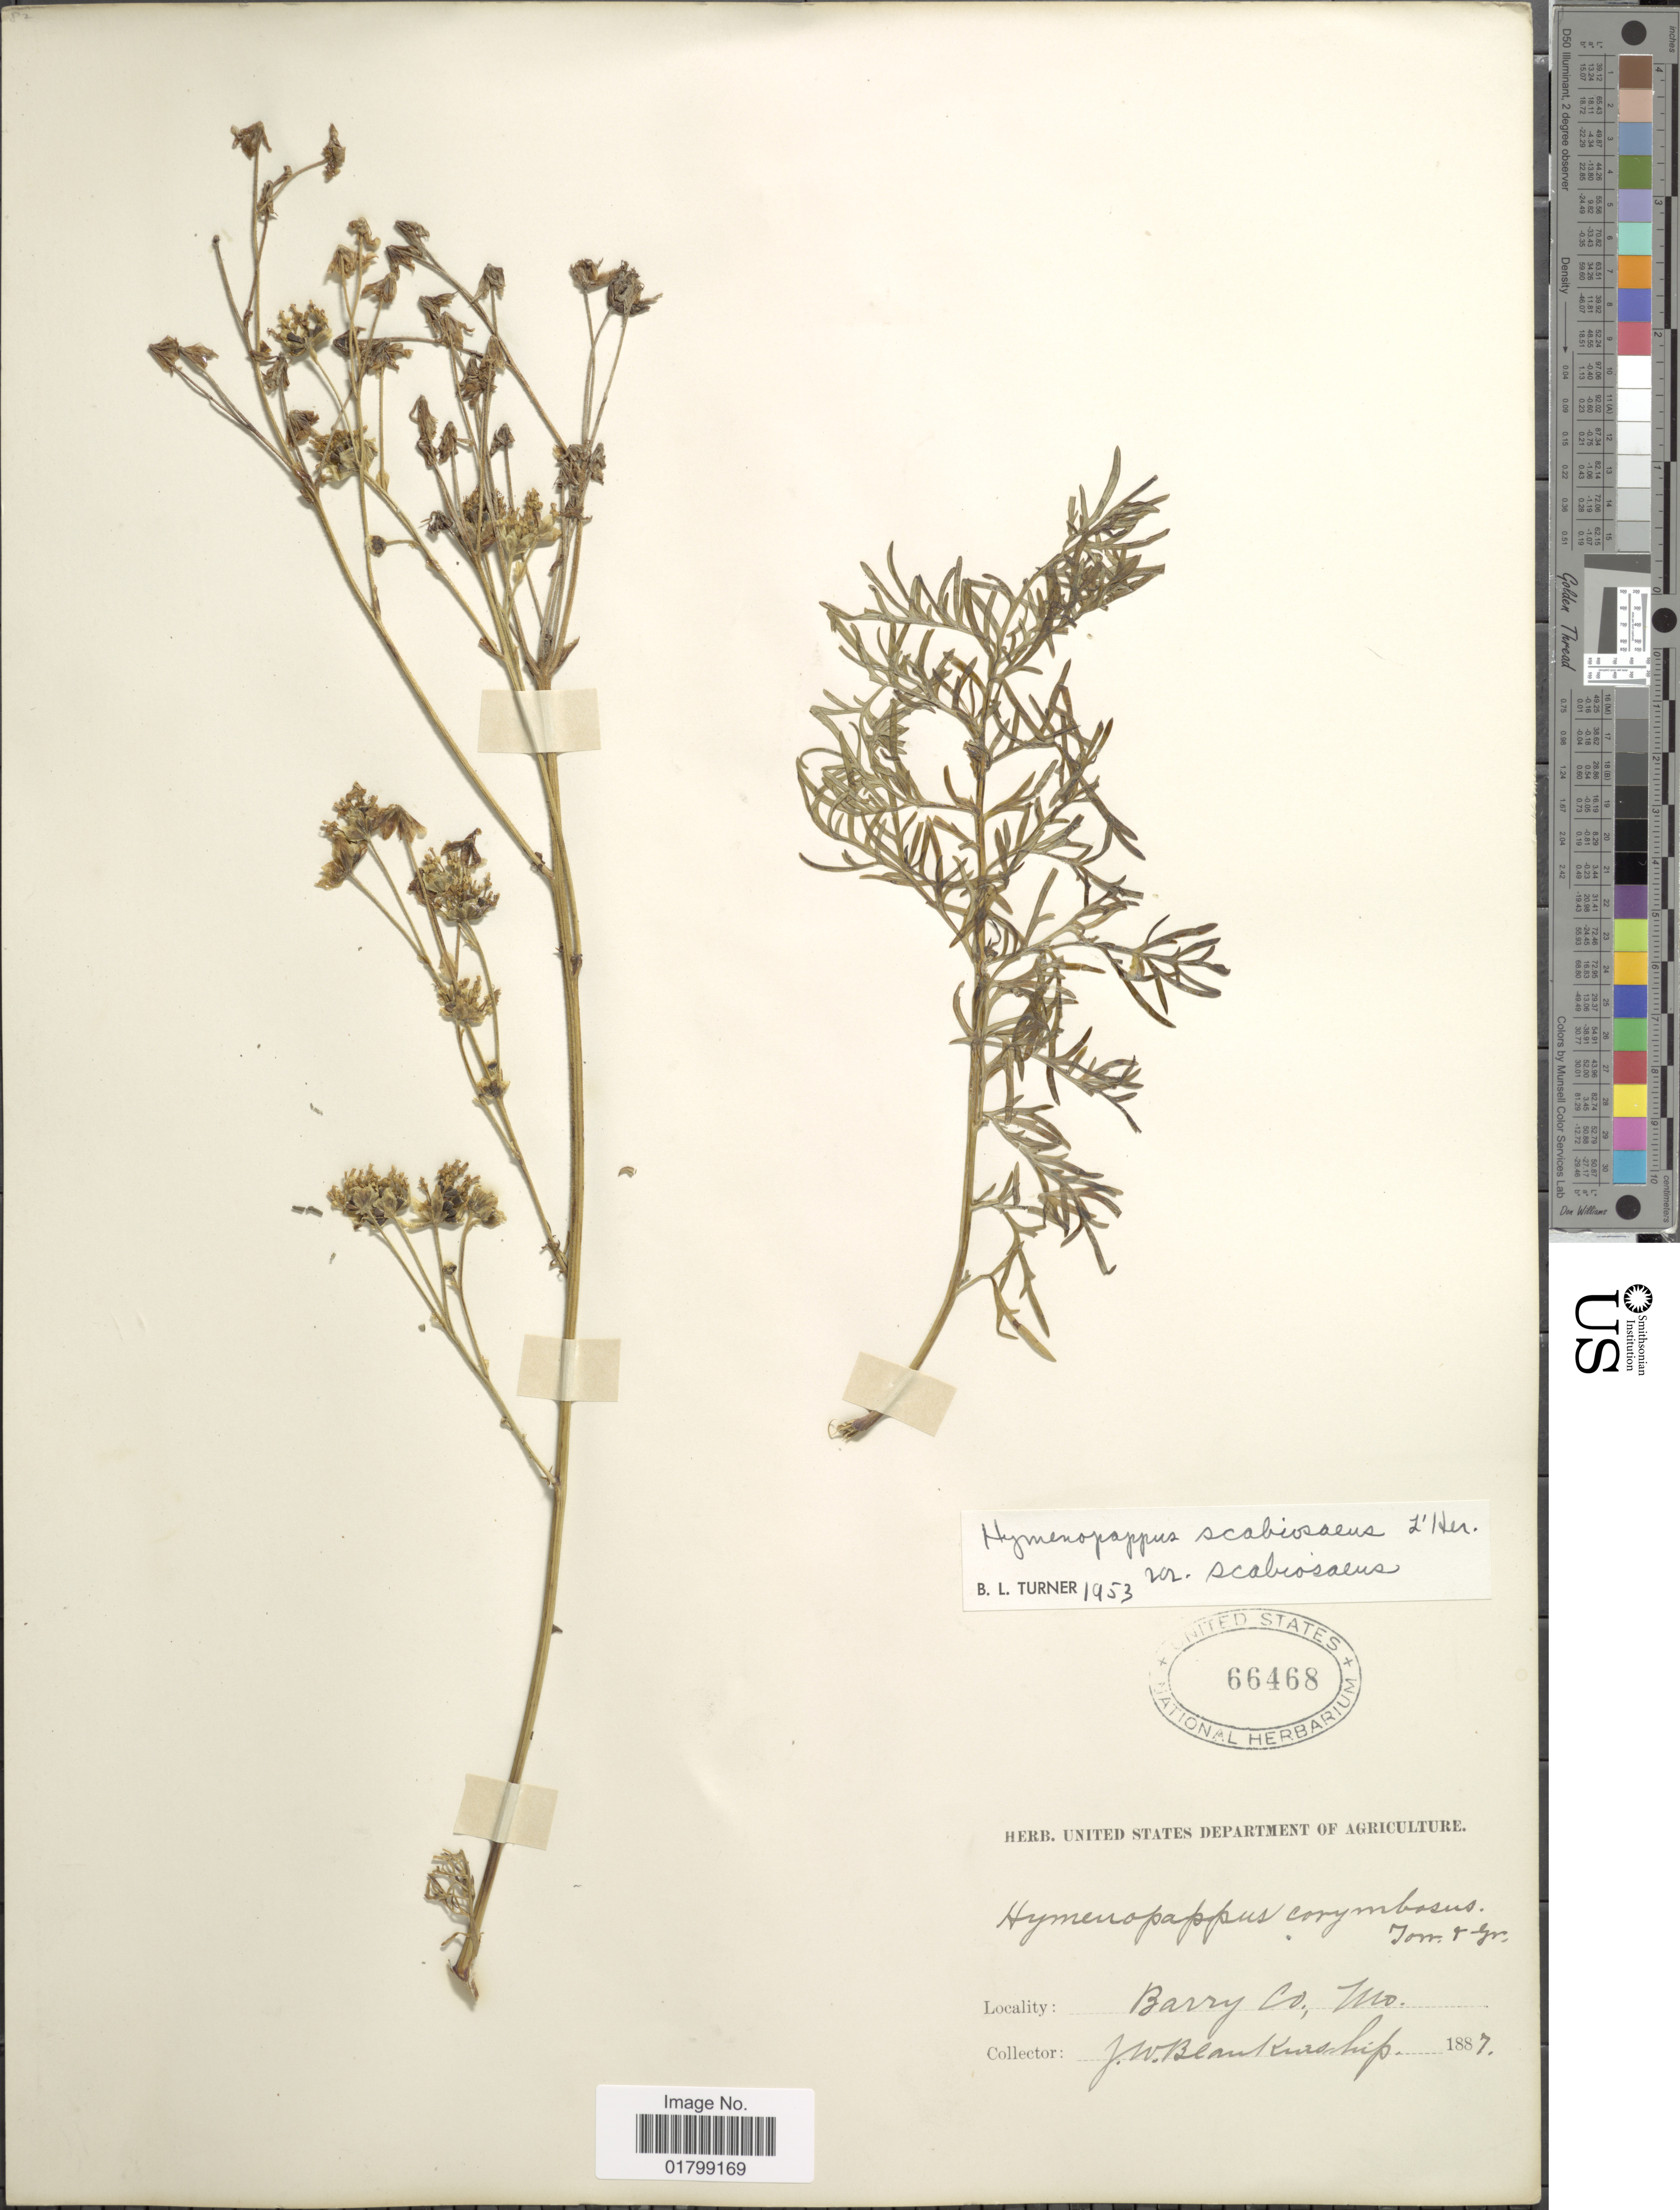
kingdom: Plantae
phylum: Tracheophyta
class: Magnoliopsida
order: Asterales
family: Asteraceae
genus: Hymenopappus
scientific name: Hymenopappus scabiosaeus var. scabiosaeus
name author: L'Hér.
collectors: J. W. Blankinship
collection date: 1887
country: United States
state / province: Missouri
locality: Barry Co.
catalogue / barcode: US 66468